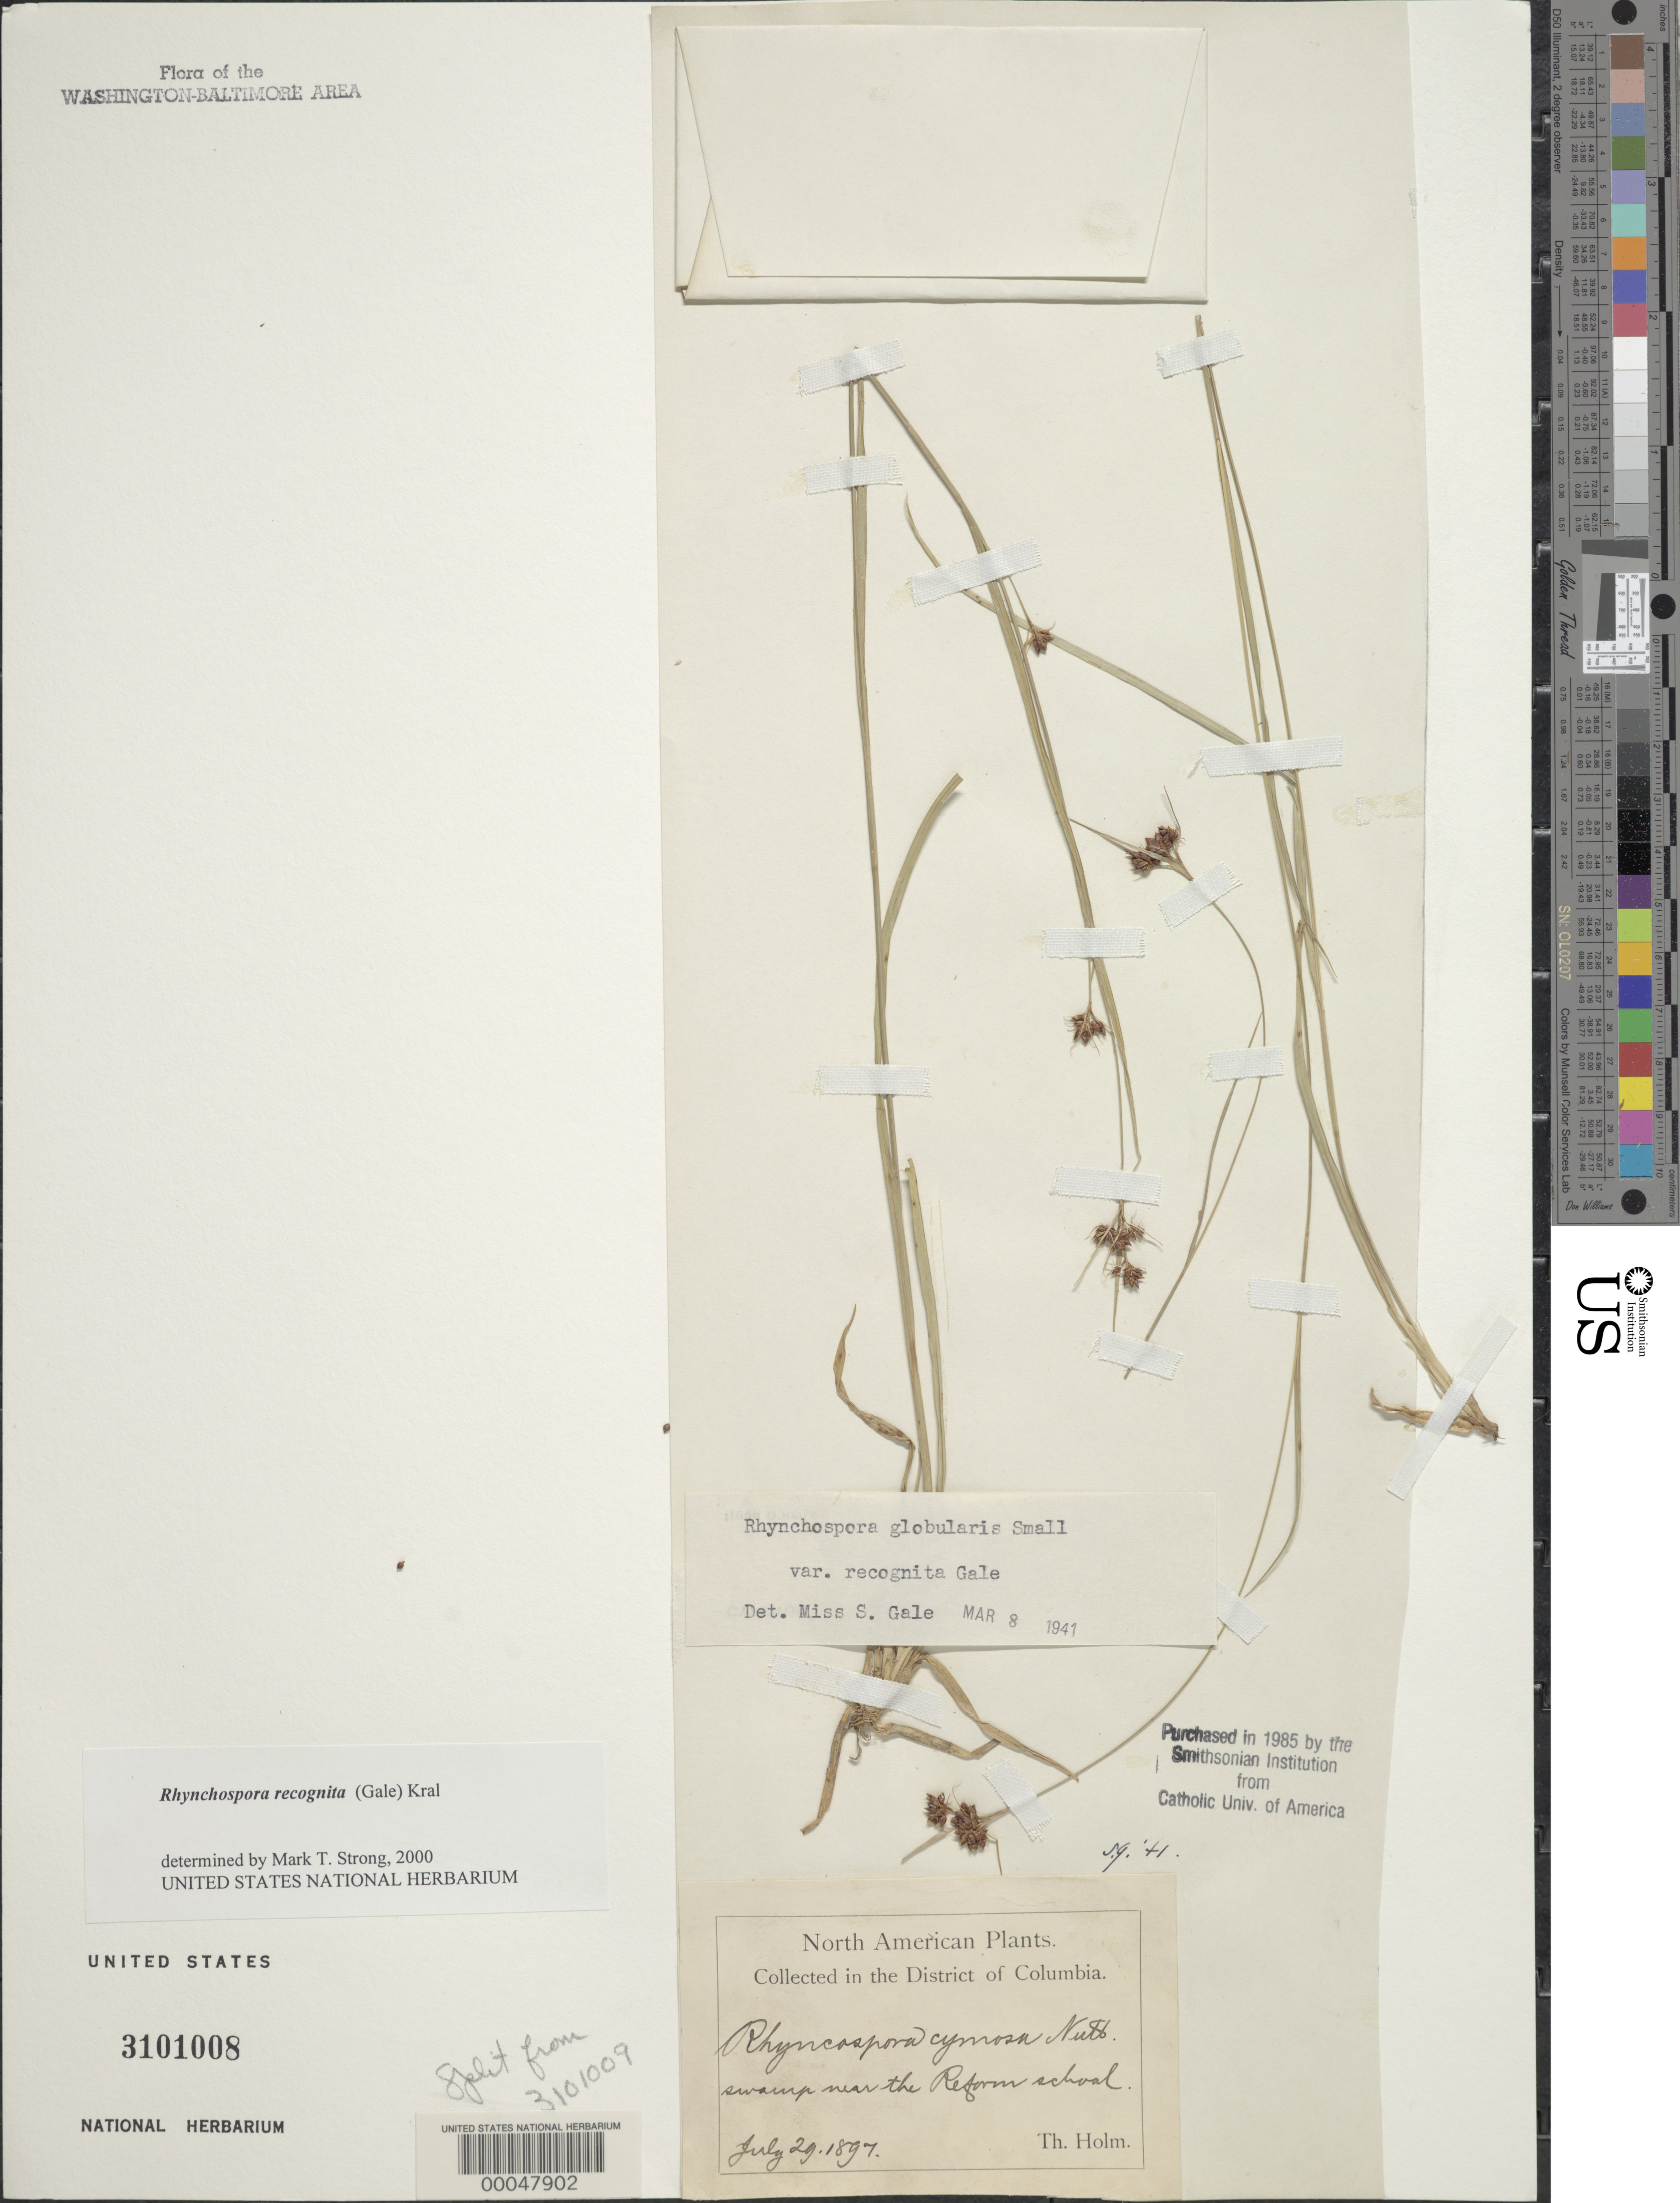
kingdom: Plantae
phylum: Tracheophyta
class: Liliopsida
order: Poales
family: Cyperaceae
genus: Rhynchospora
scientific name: Rhynchospora recognita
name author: (Gale) Kral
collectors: T. Holm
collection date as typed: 29 Jul 1897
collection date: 1897-07-29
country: United States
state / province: District of Columbia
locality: Near the Reform School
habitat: Swamp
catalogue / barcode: US 3101008